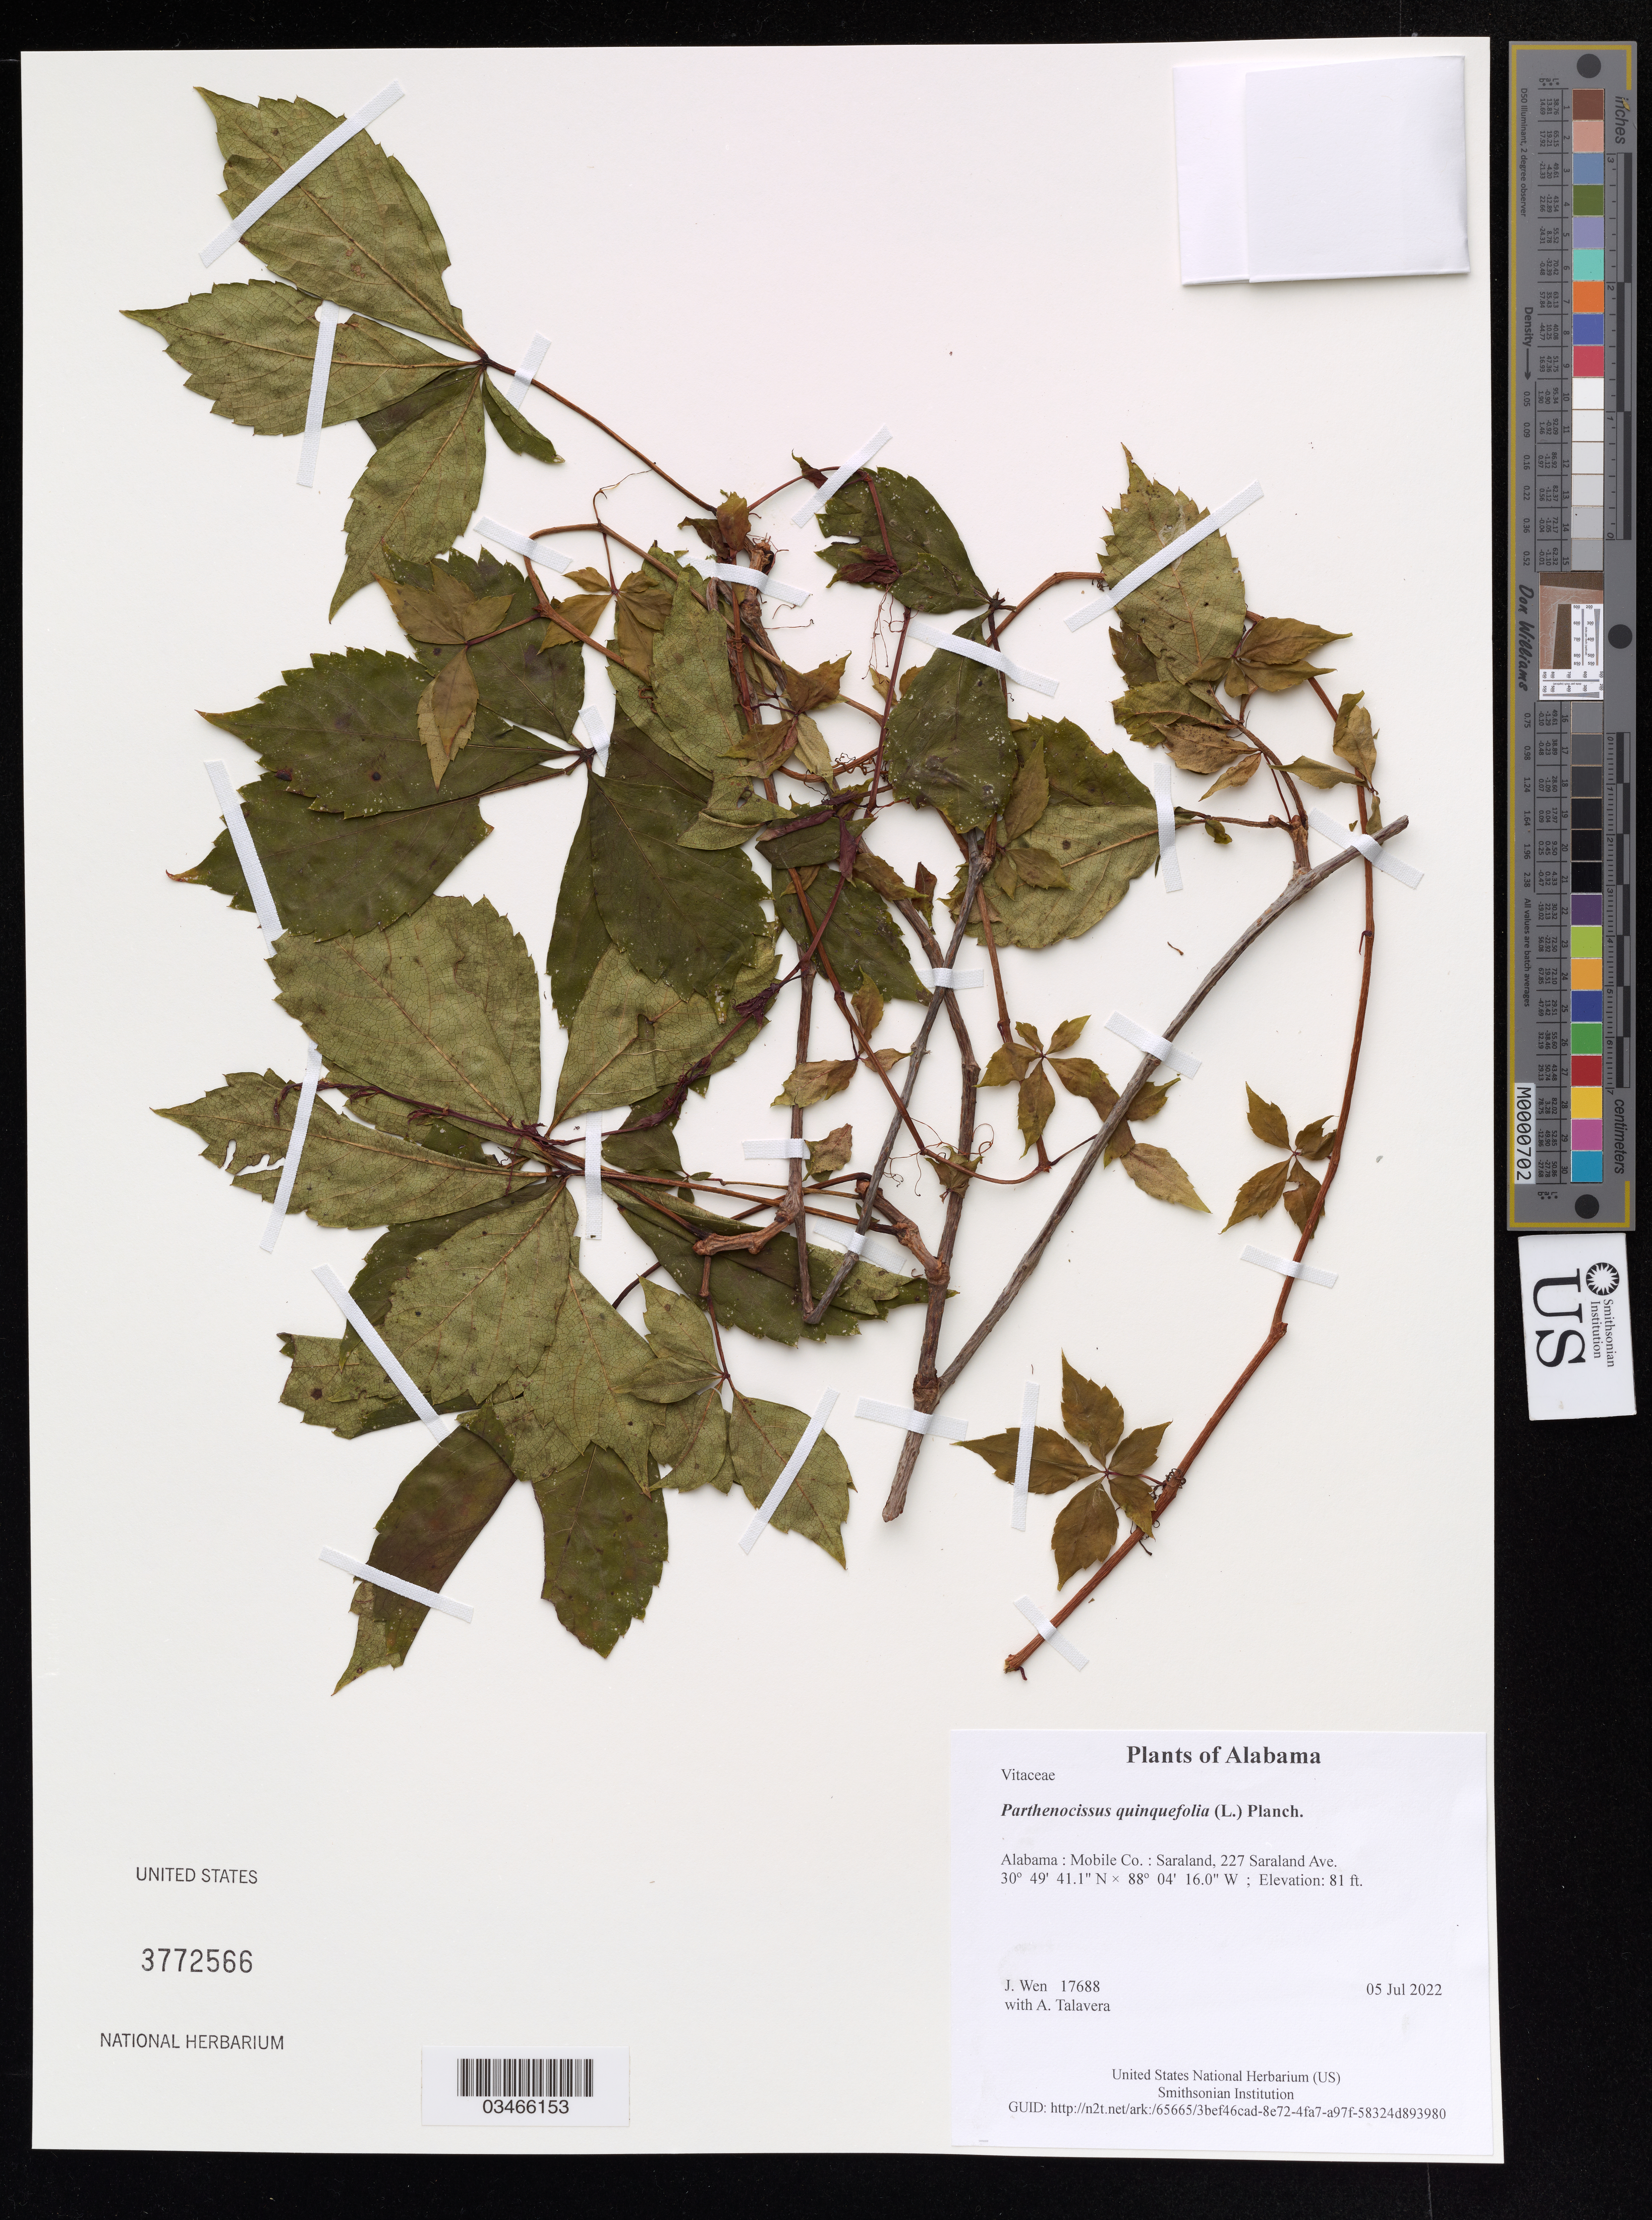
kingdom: Plantae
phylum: Tracheophyta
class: Magnoliopsida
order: Vitales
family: Vitaceae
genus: Parthenocissus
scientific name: Parthenocissus quinquefolia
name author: (L.) Planch.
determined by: Wen, Jun, (BOT), Smithsonian Institution - National Museum of Natural History (UNITED STATES)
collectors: J. Wen & A. Talavera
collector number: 17688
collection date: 2022-07-05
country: United States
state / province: Alabama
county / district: Mobile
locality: Saraland, 227 Saraland Ave.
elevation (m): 25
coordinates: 30 49.685 N, 88 04.266 W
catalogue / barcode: US 3772566